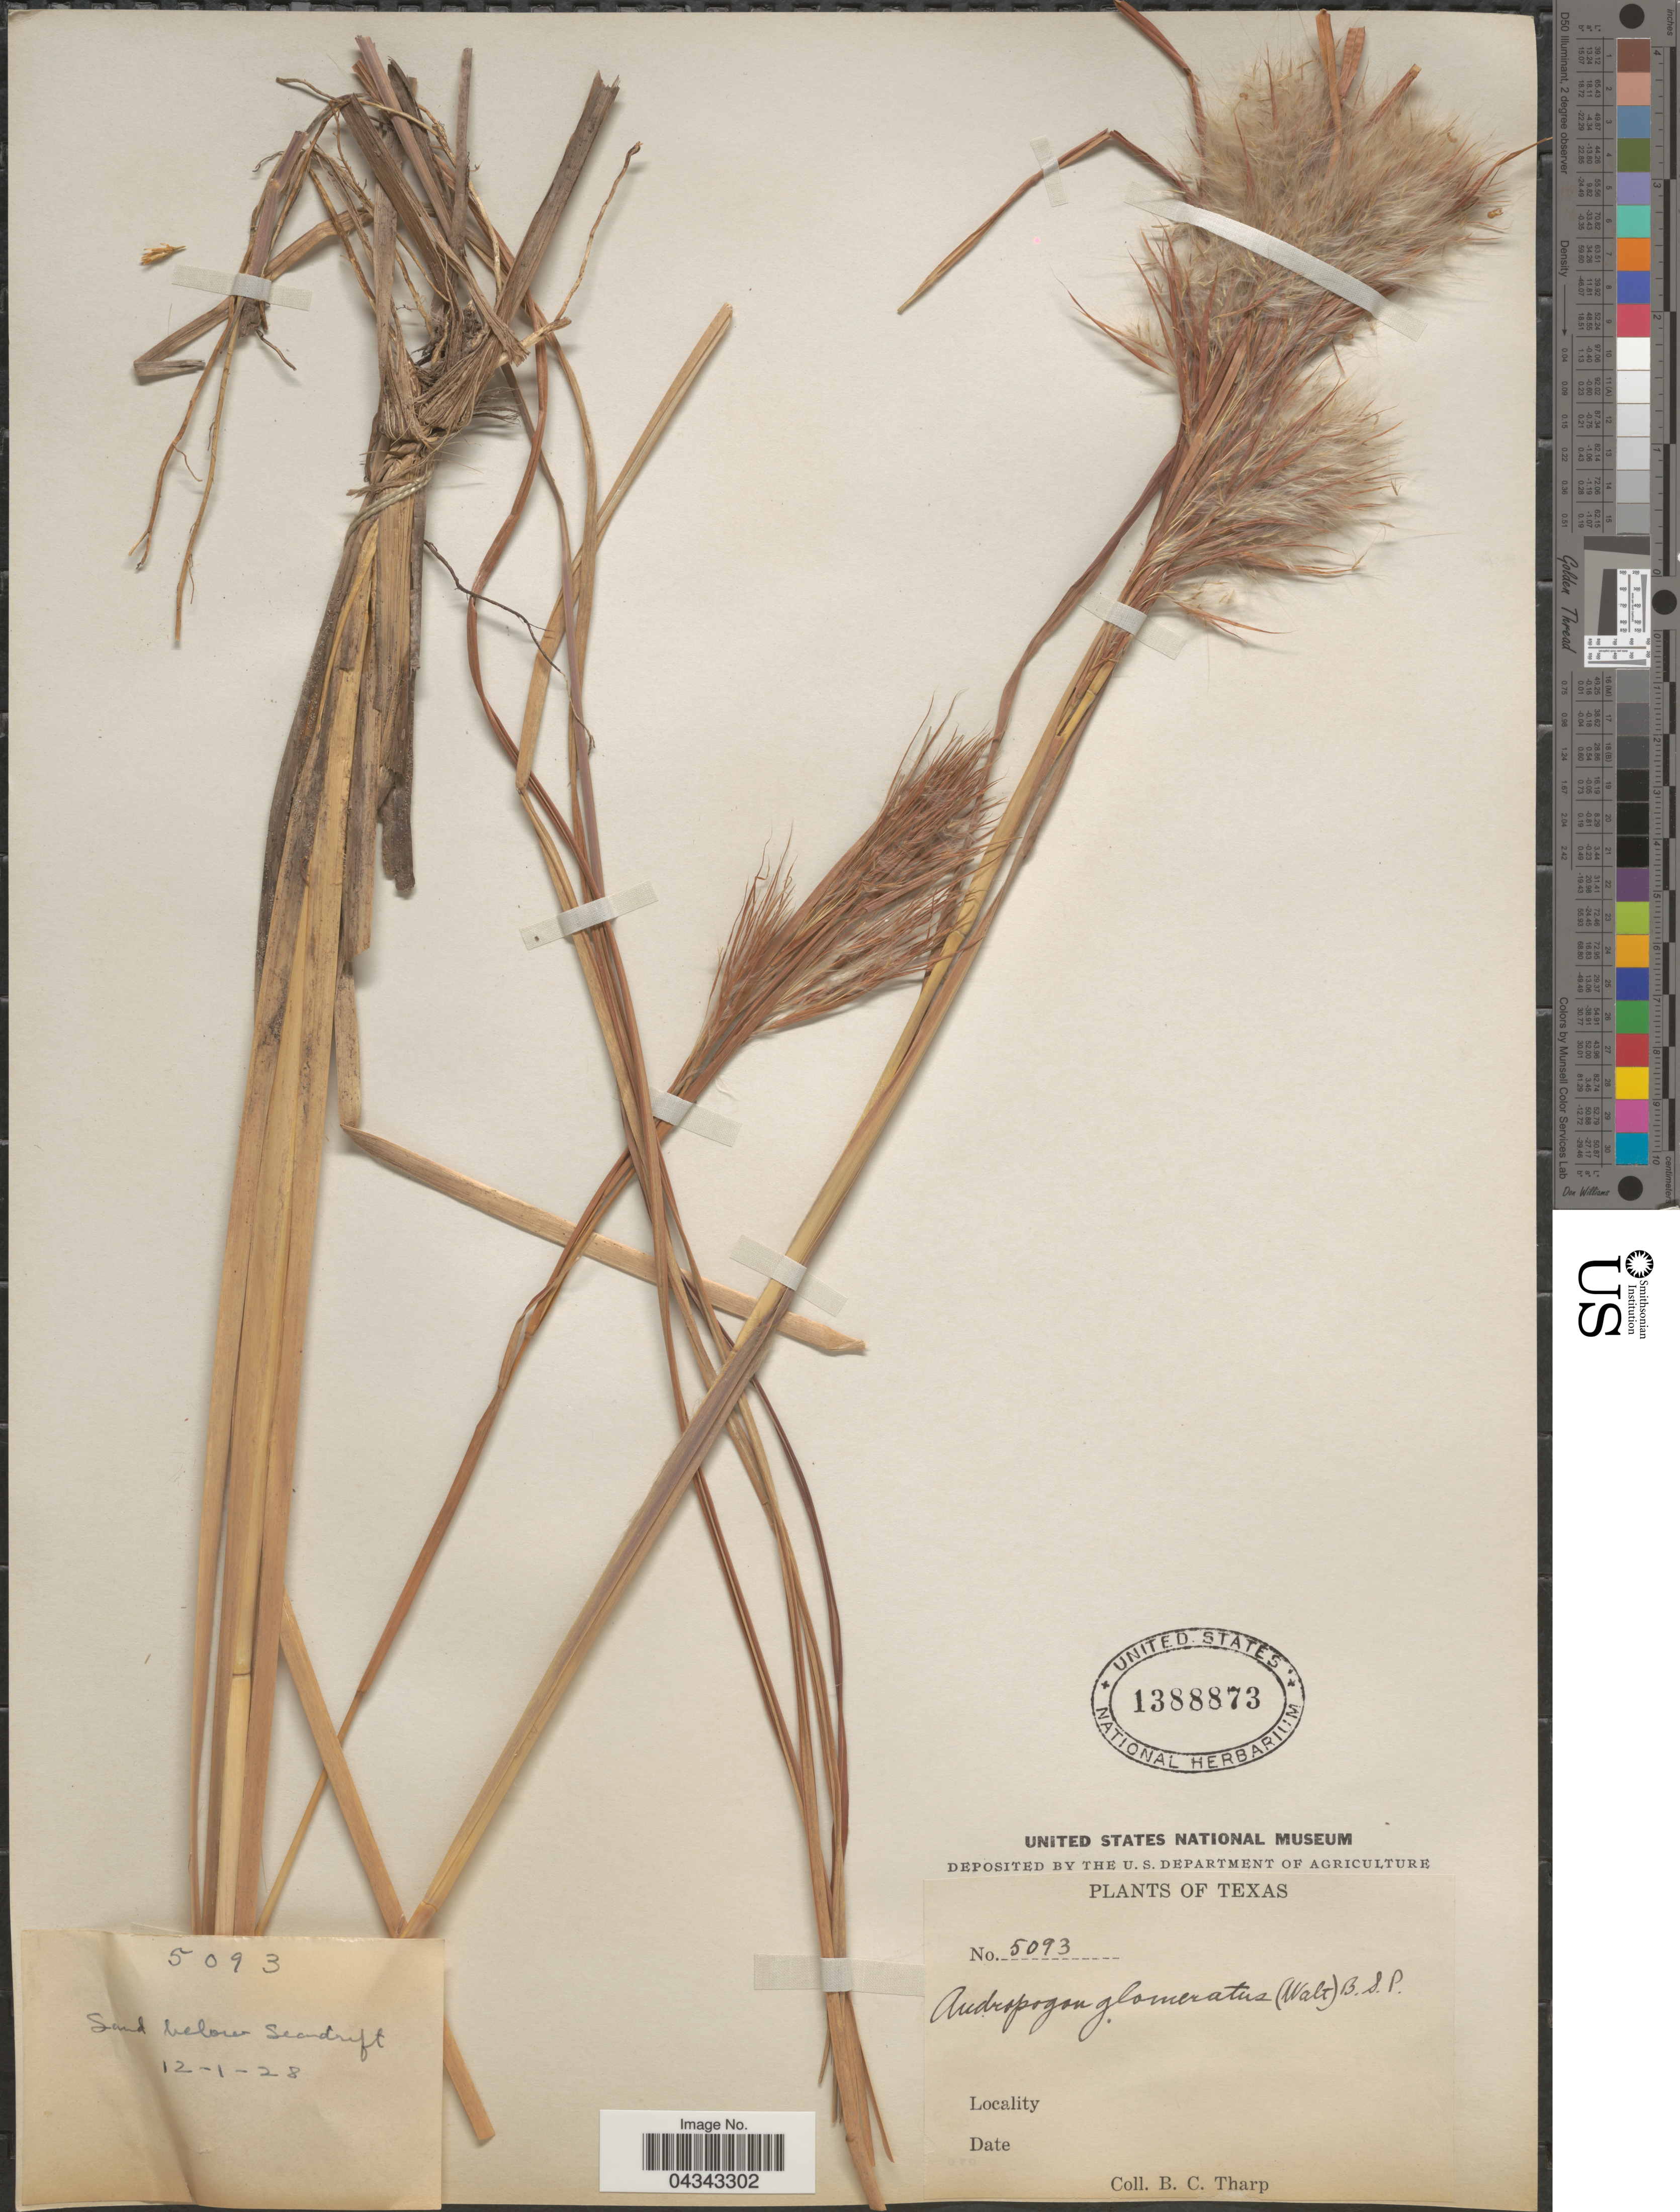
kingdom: Plantae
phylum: Tracheophyta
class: Liliopsida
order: Poales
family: Poaceae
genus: Andropogon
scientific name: Andropogon glomeratus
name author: (Walter) Britton, Stearns & Poggenb.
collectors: B. C. Tharp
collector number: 5093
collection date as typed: Transcribed d/m/y: 1/12/28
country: United States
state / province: Texas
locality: Sand below Seadrift.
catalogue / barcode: US 1388873